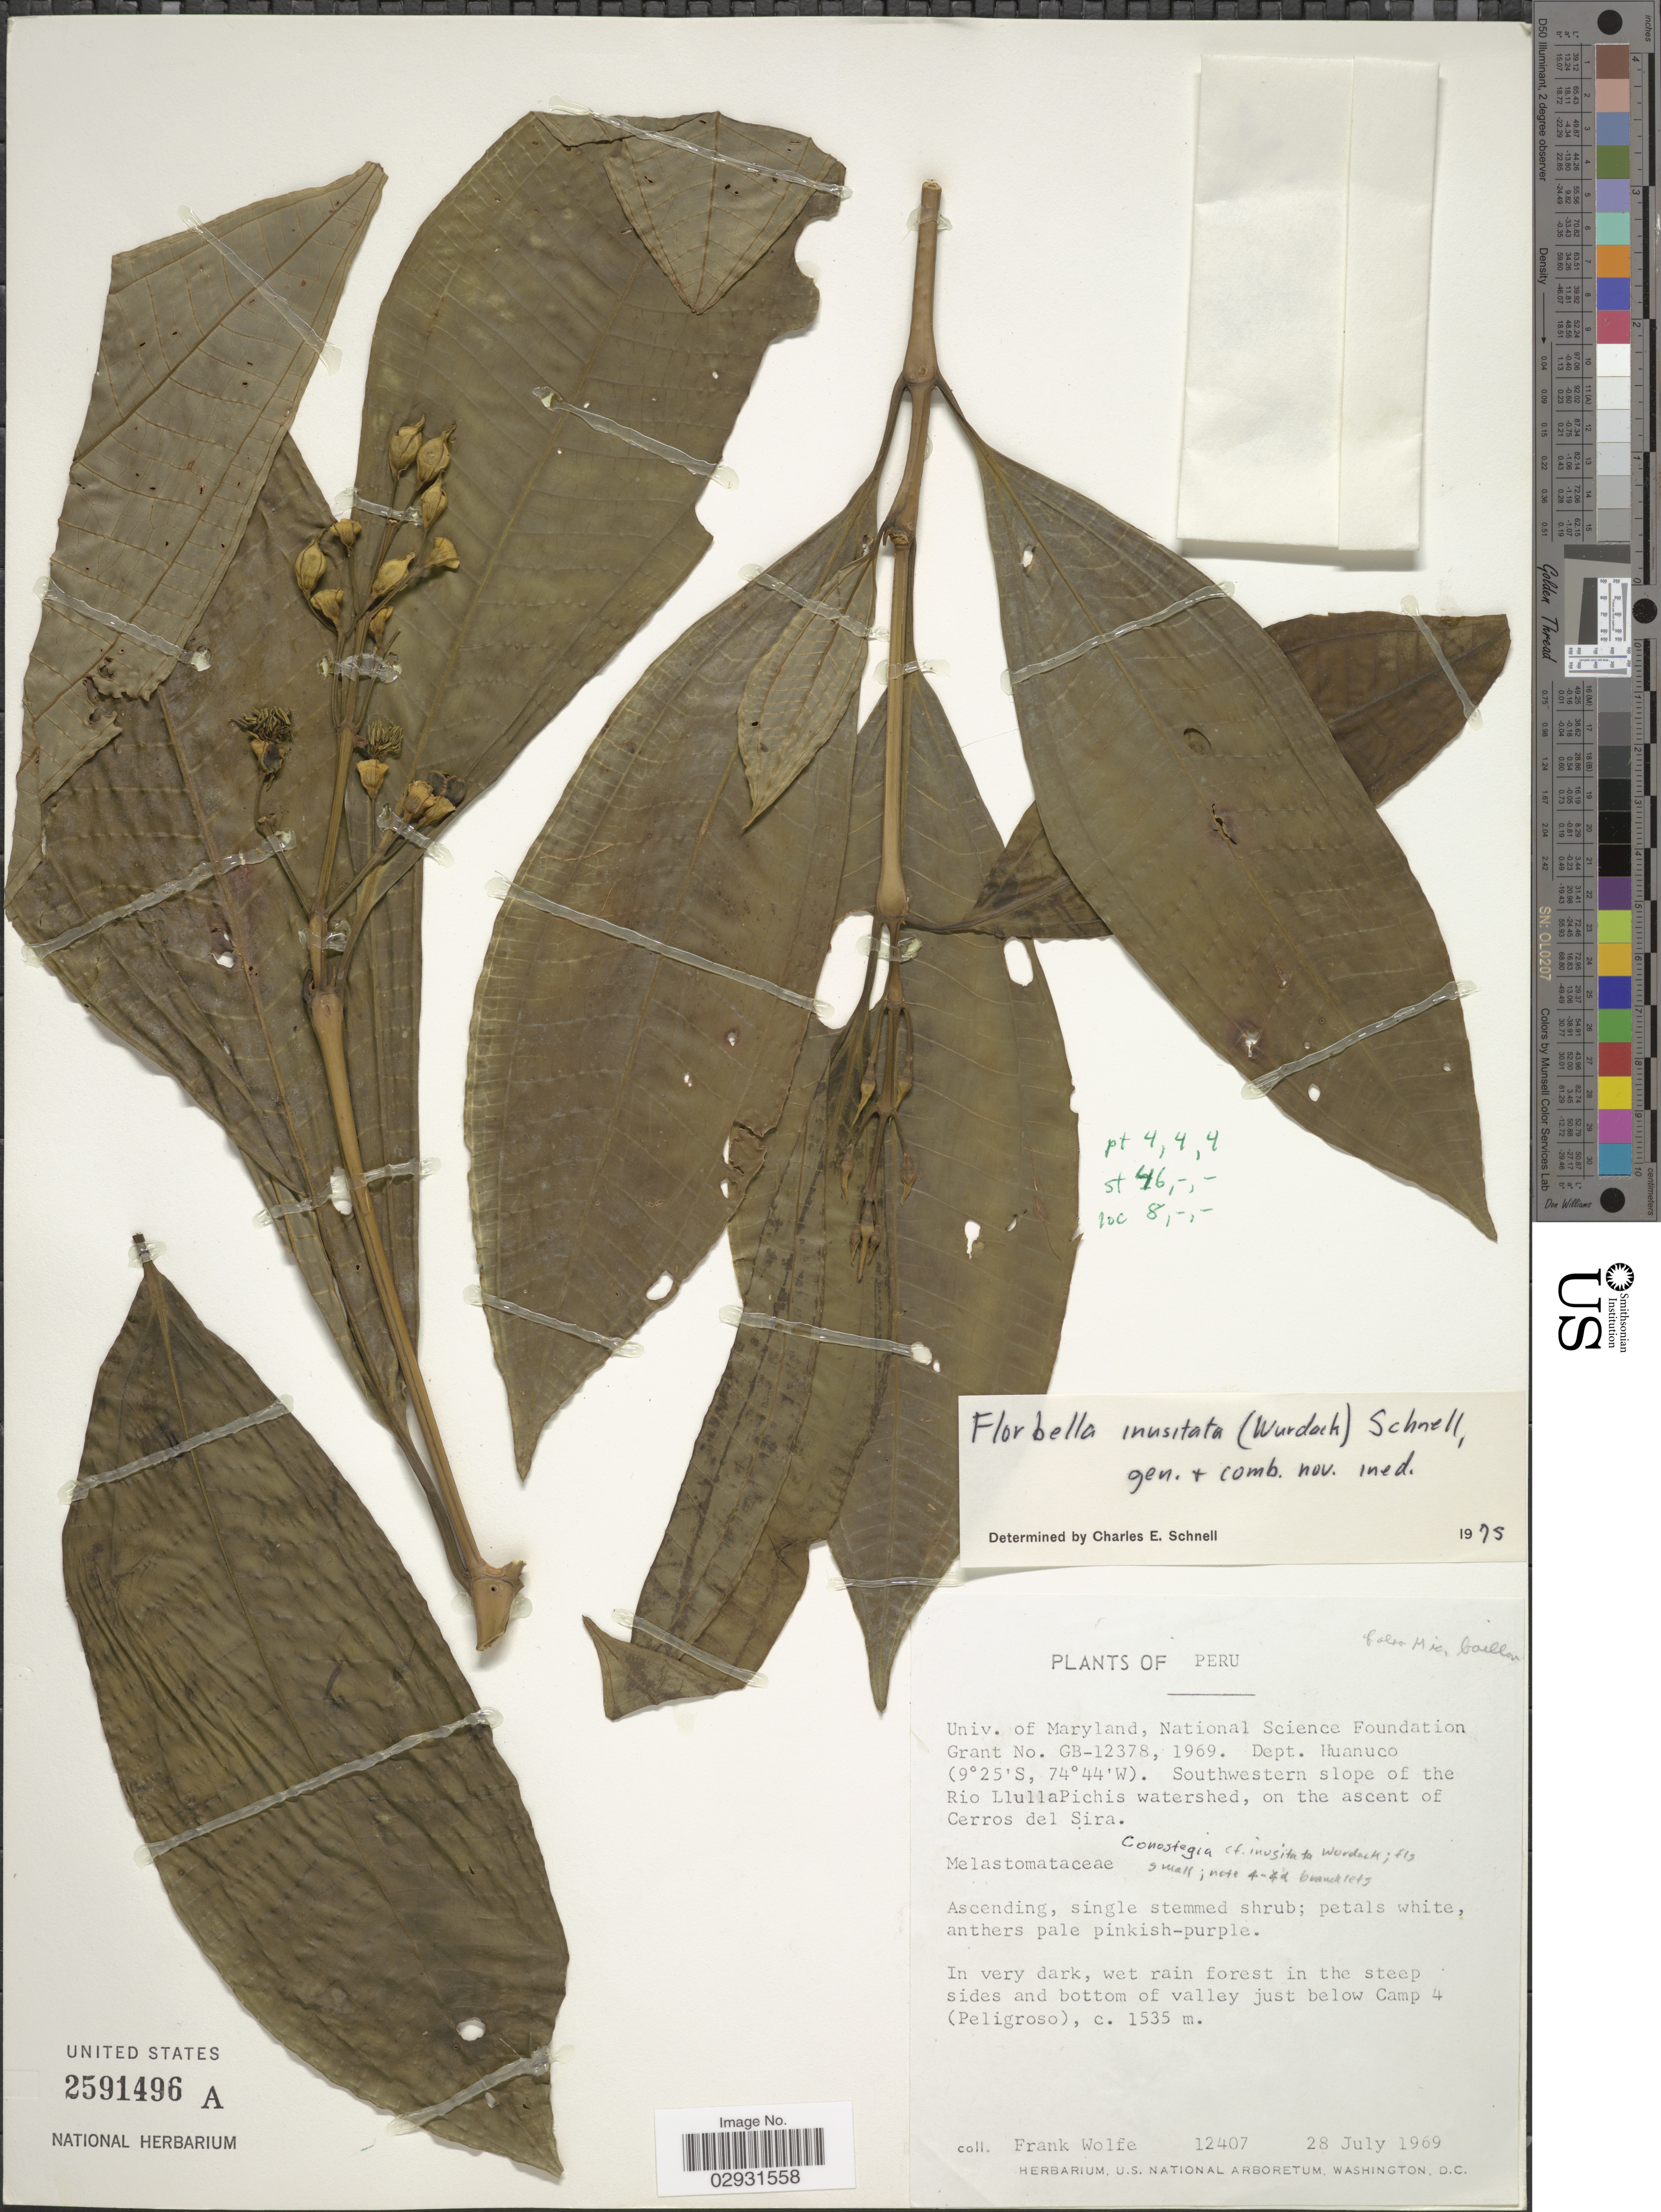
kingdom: Plantae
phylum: Tracheophyta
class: Magnoliopsida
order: Myrtales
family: Melastomataceae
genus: Miconia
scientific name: Miconia inusitata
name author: (Wurdack) Michelang. & R. Goldenb.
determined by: Michelangeli, F. A.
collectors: F. Wolfe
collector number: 12407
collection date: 1969-07-28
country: Peru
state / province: Huánuco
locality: Dept. Huanuco, Southwestern slope of the Río LlullaPichis watershedm on the ascent of Cerros del Sira, In very dark, wet rain forest in the steep sides and bottom of valley just below Camp 4 (Peligroso).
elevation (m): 1535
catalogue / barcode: US 2591496A